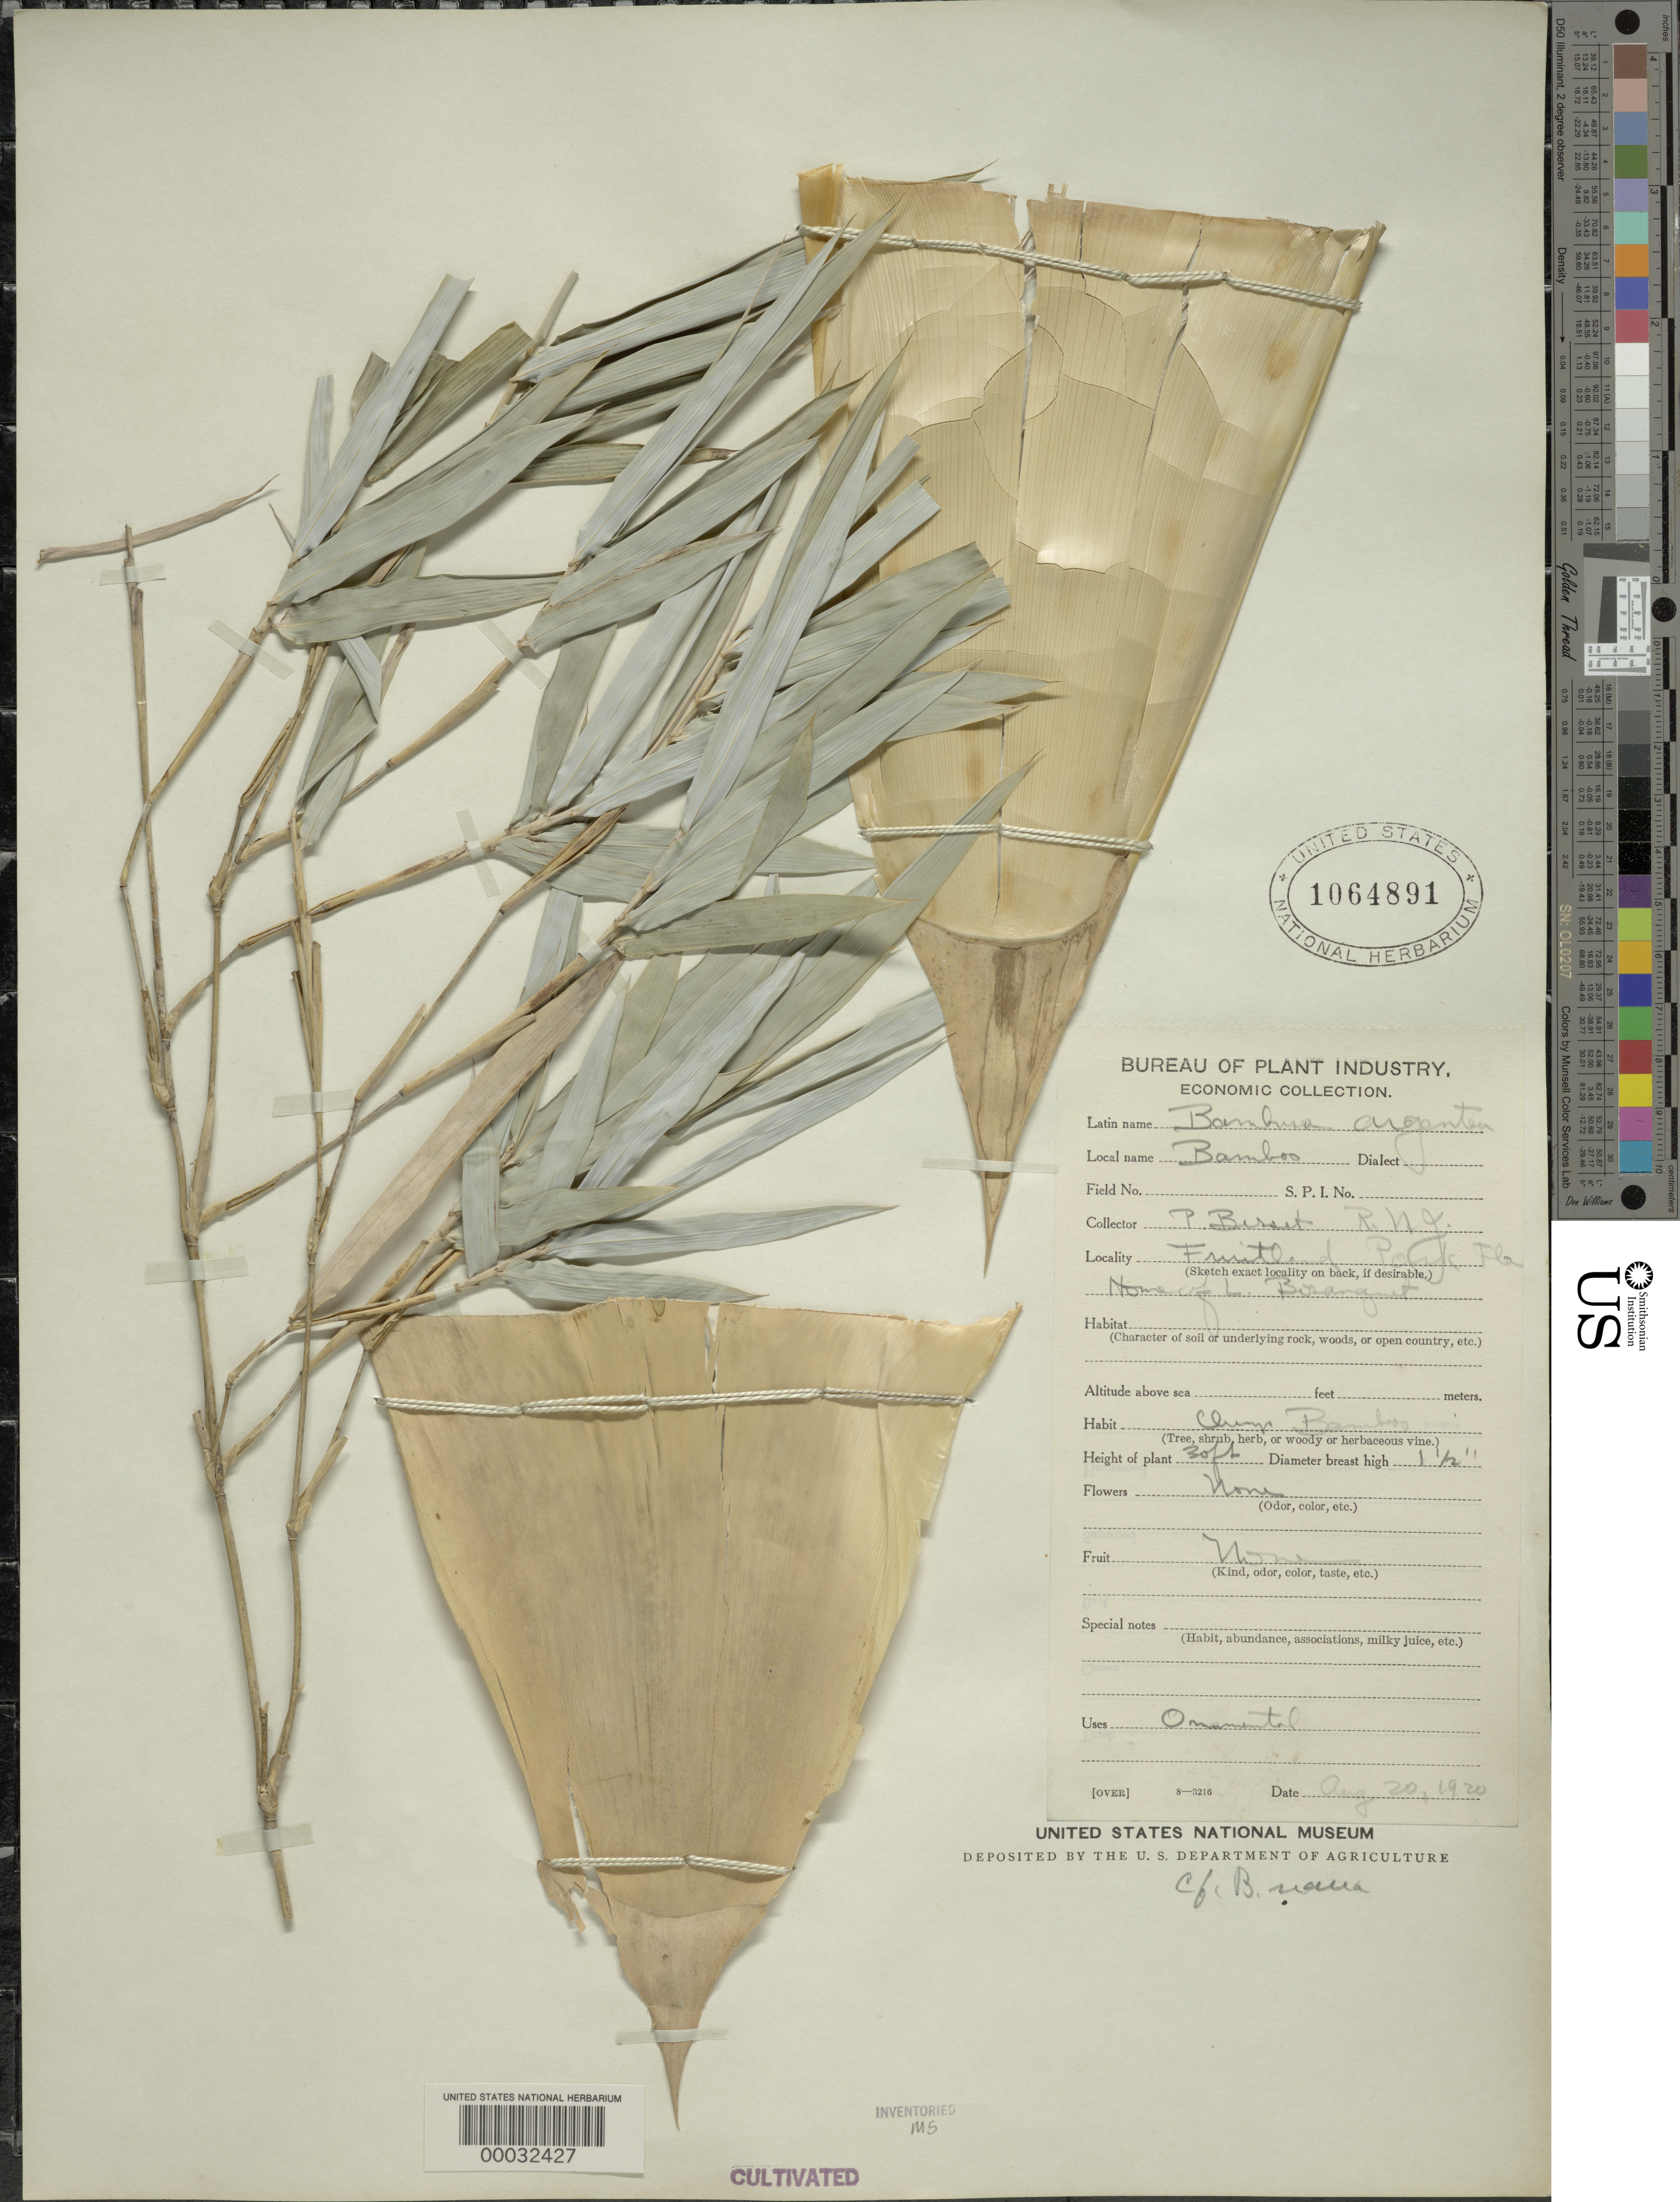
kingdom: Plantae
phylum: Tracheophyta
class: Liliopsida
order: Poales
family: Poaceae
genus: Bambusa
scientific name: Bambusa multiplex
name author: (Lour.) Raeusch. ex Schult. & Schult. f.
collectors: P. Bisset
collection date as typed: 20 Aug 1920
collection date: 1920-08-20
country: United States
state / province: Florida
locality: Fruitland Park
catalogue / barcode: US 1064891